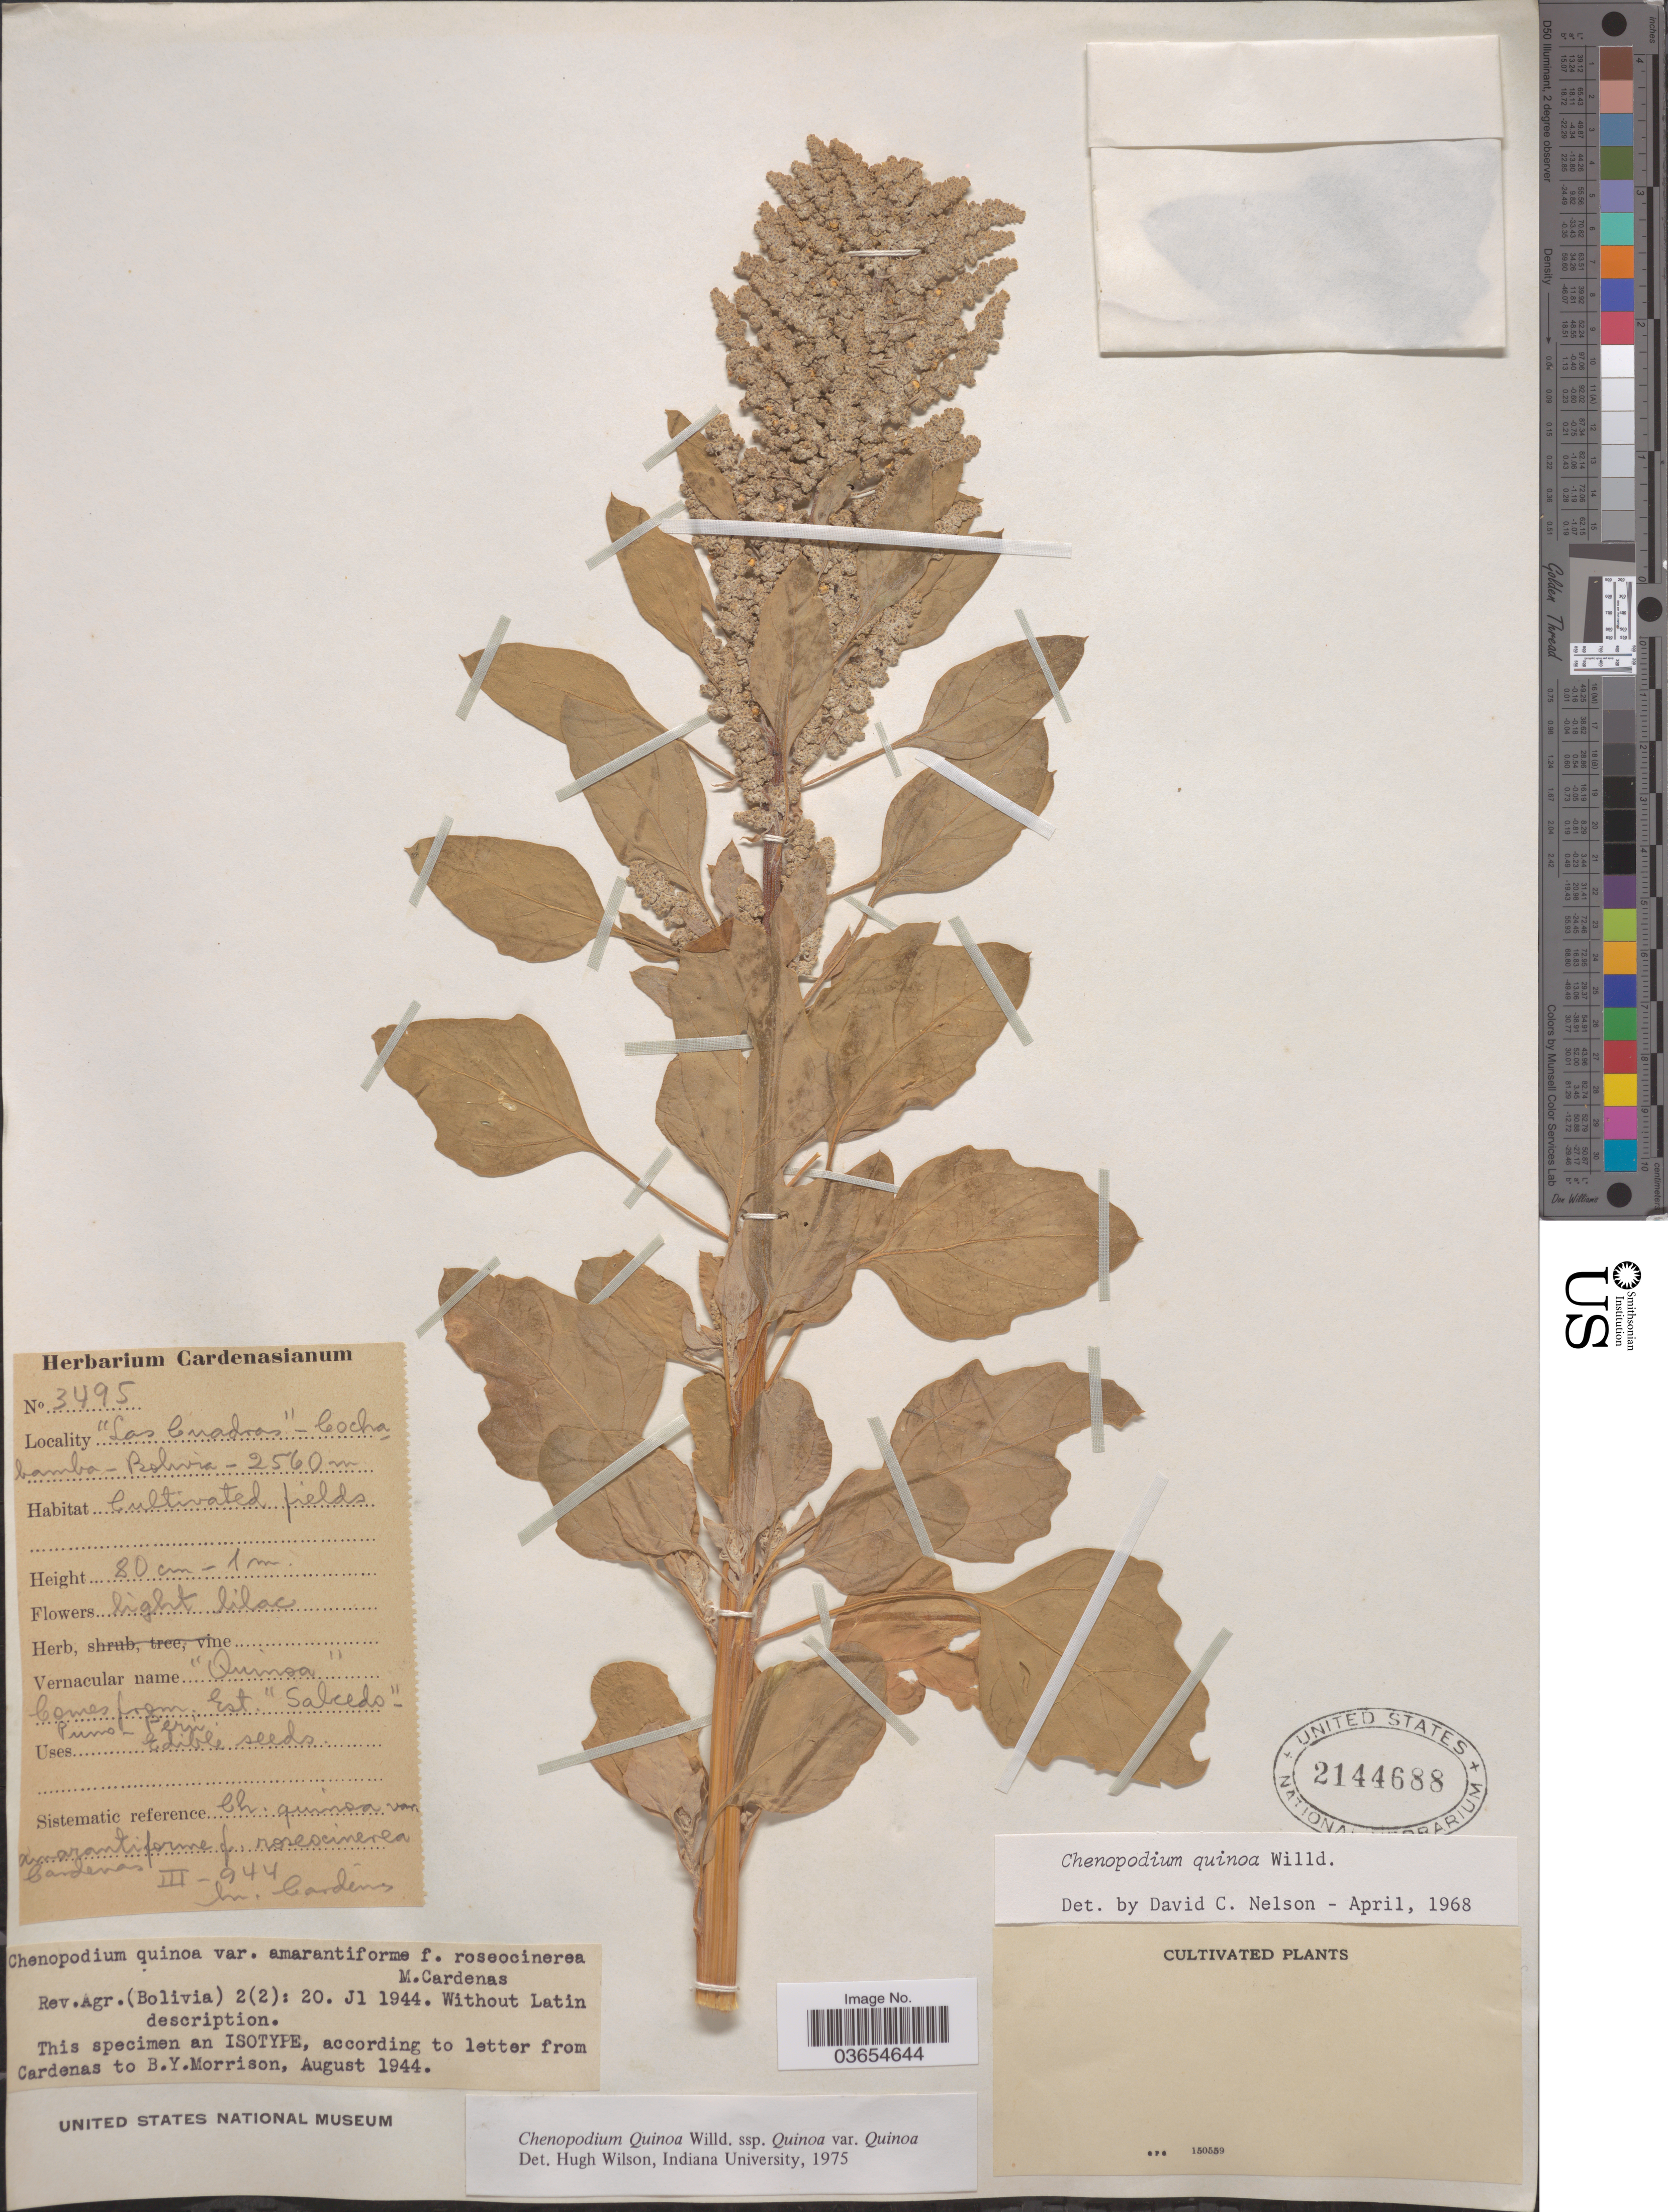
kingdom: Plantae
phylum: Tracheophyta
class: Magnoliopsida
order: Caryophyllales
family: Amaranthaceae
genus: Chenopodium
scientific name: Chenopodium quinoa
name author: Willd.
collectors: M. Cárdenas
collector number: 3495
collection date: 1944-03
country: Bolivia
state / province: Cochabamba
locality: Las Cuadras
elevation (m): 2560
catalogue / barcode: US 2144688